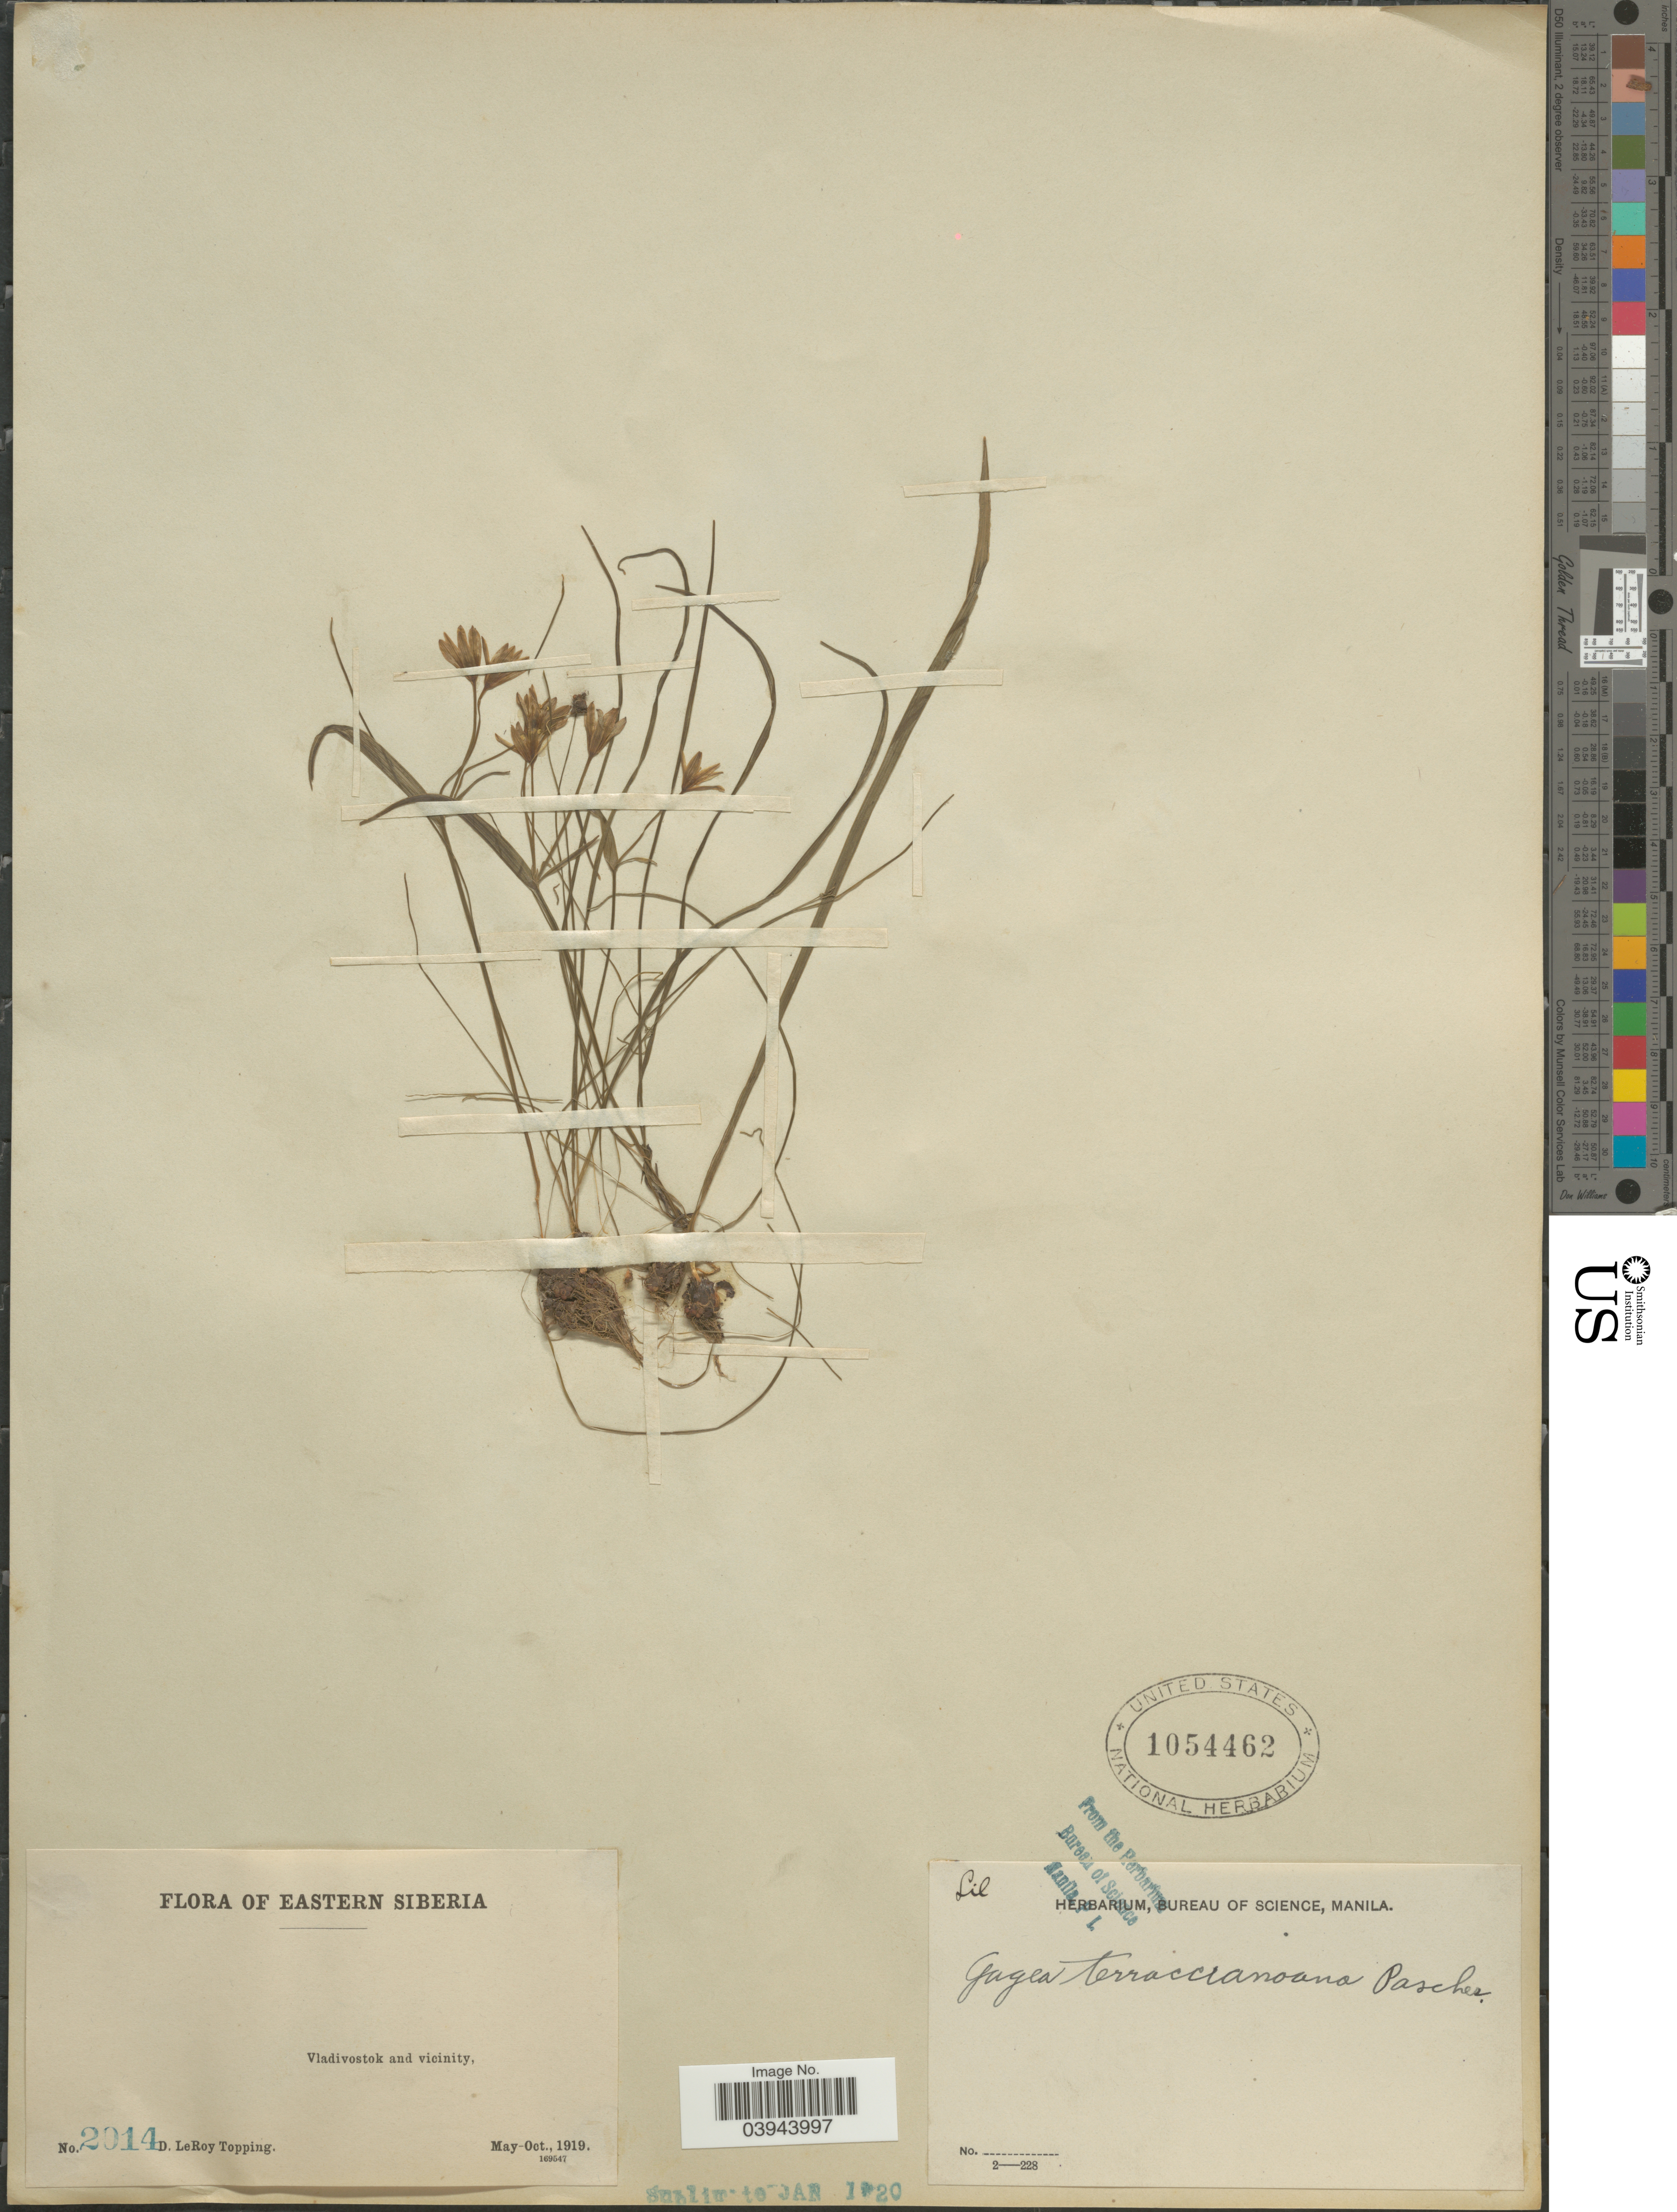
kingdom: Plantae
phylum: Tracheophyta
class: Liliopsida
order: Liliales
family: Liliaceae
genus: Gagea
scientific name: Gagea terraccianoana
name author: Pascher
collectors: D. L. Topping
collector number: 2014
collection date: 1919-05/1919-10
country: Russian Federation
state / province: Primorsky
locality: Eastern Siberia. Vladivostok and vicinity.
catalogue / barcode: US 1054462